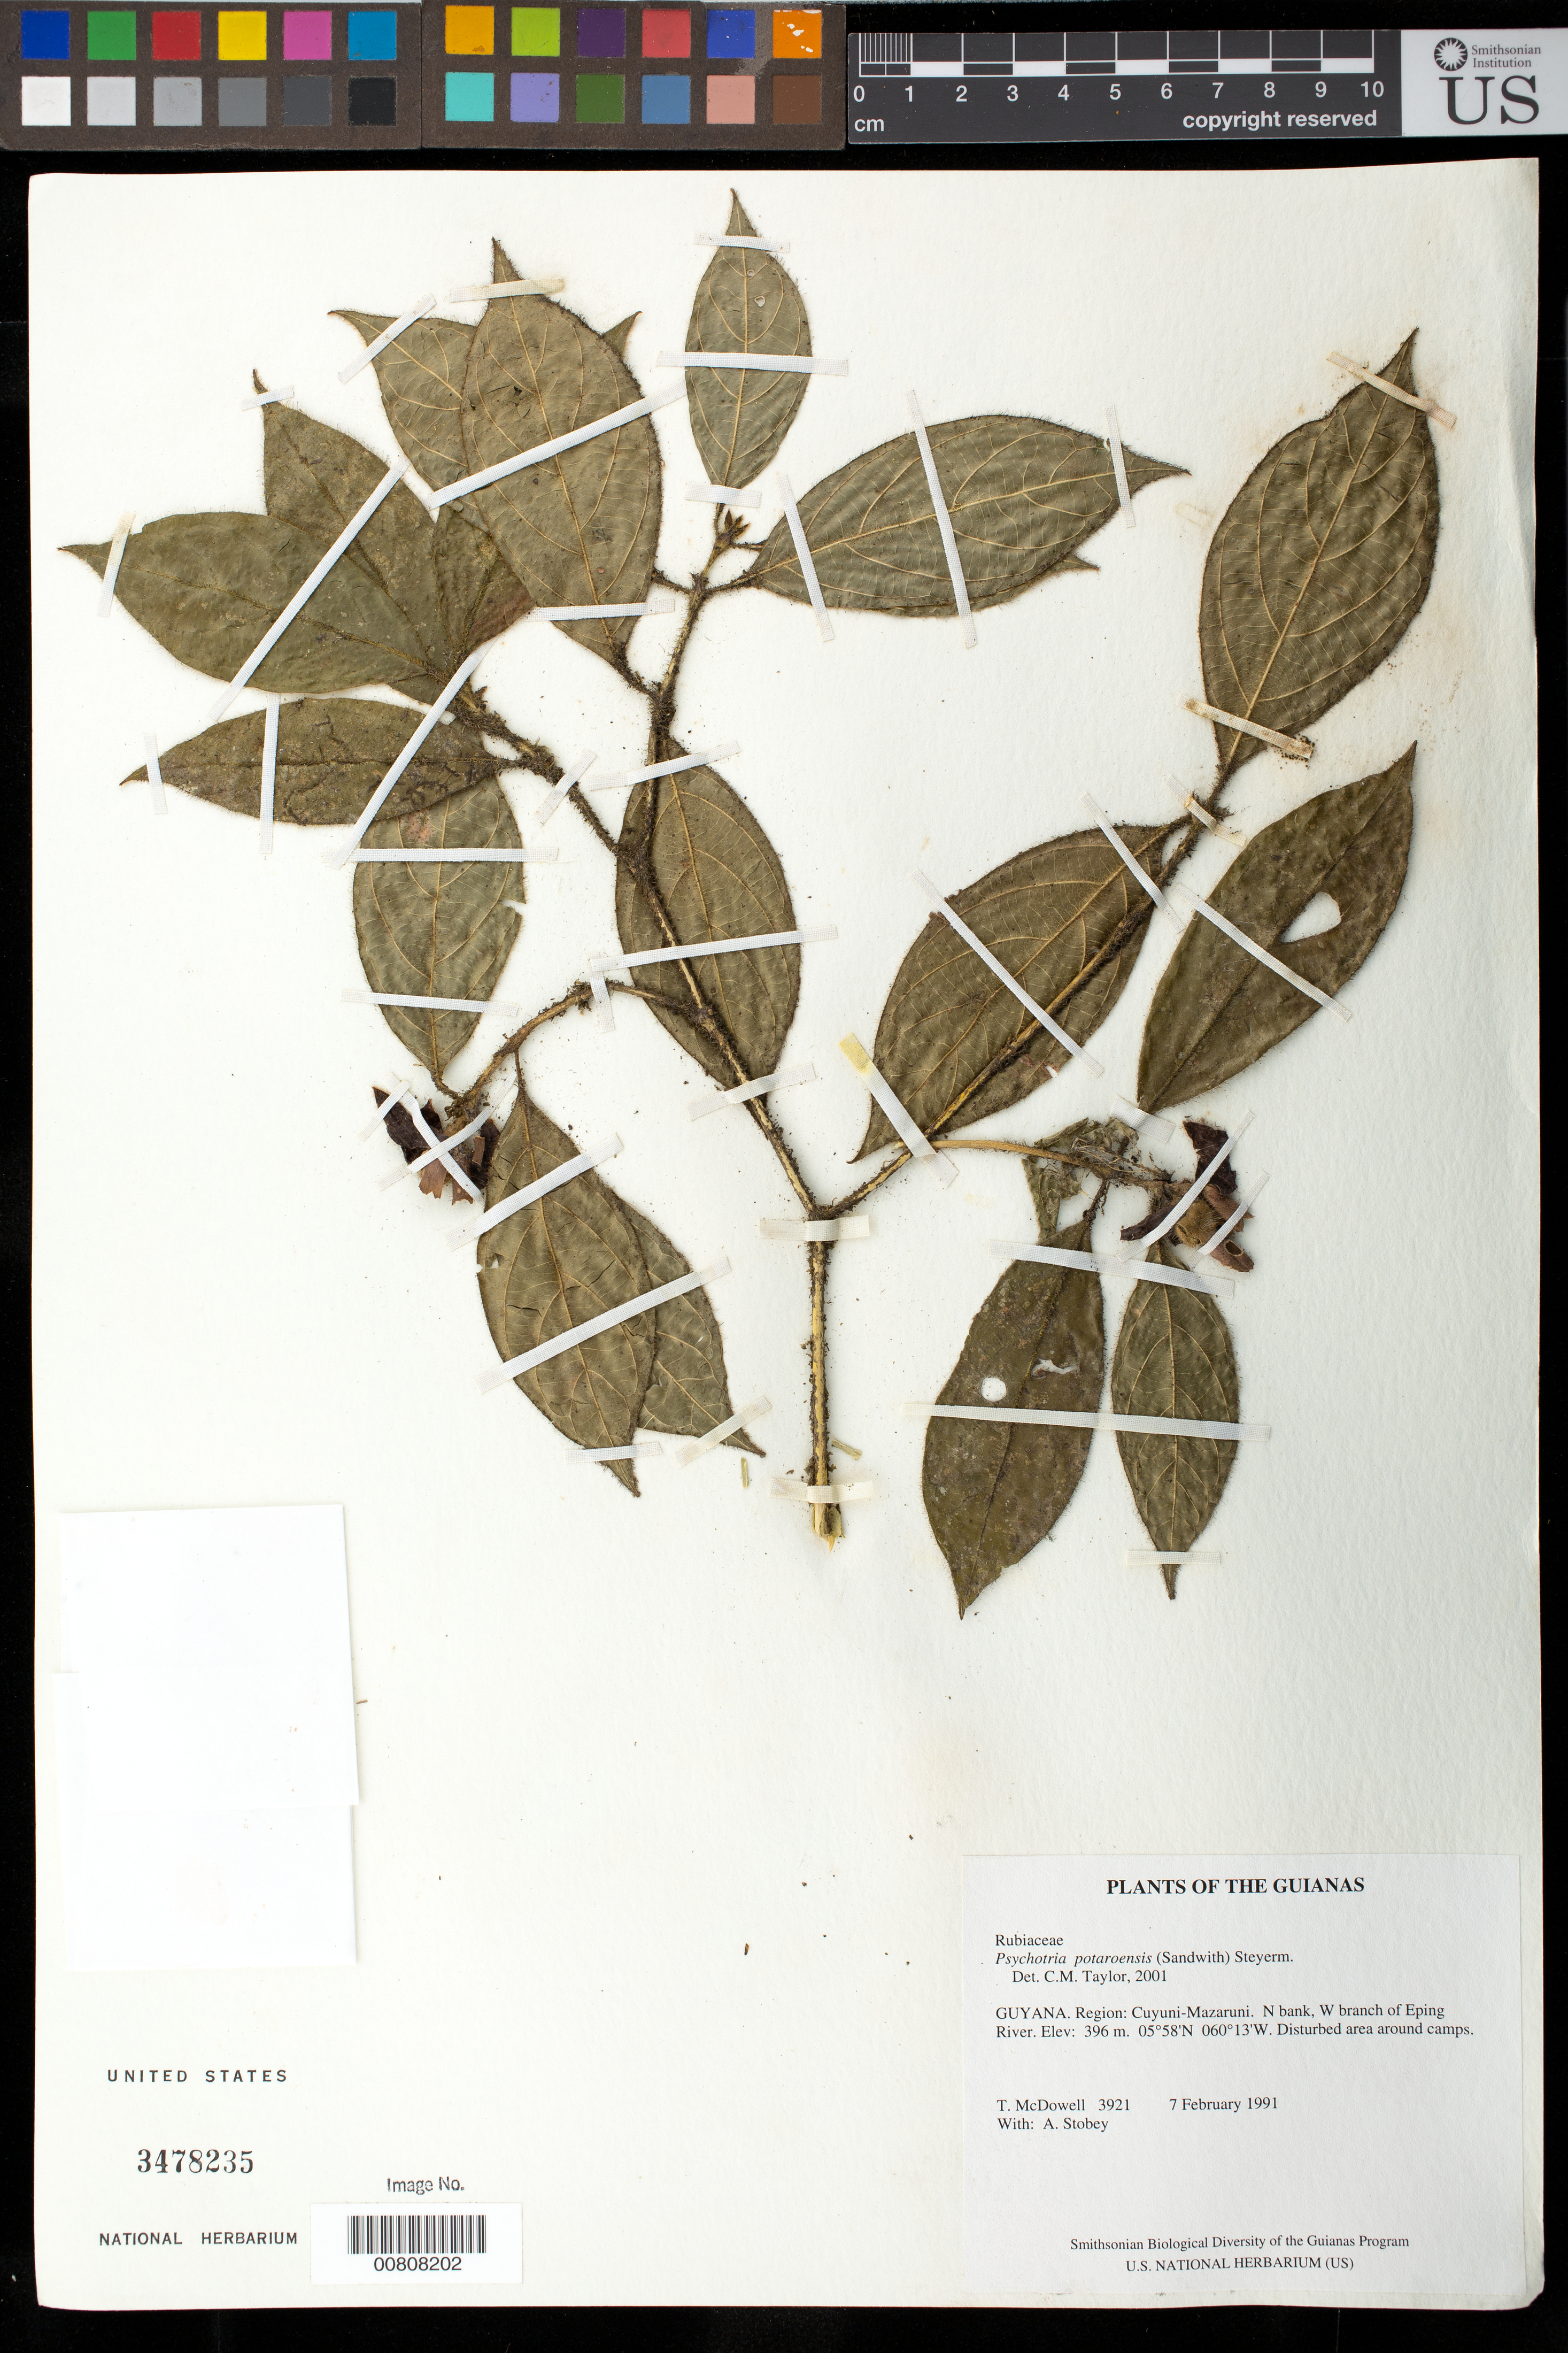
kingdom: Plantae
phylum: Tracheophyta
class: Magnoliopsida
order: Gentianales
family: Rubiaceae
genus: Palicourea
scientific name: Palicourea potaroensis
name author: (Sandw.) Delprete & J.H. Kirkbr.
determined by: Kirkbride, J. H.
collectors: T. McDowell & A. Stobey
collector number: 3921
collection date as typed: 7 February 1991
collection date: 1991-02-07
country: Guyana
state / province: Cuyuni-Mazaruni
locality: N bank, W branch of Eping River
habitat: Disturbed area around camps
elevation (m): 396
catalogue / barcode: US 3478235